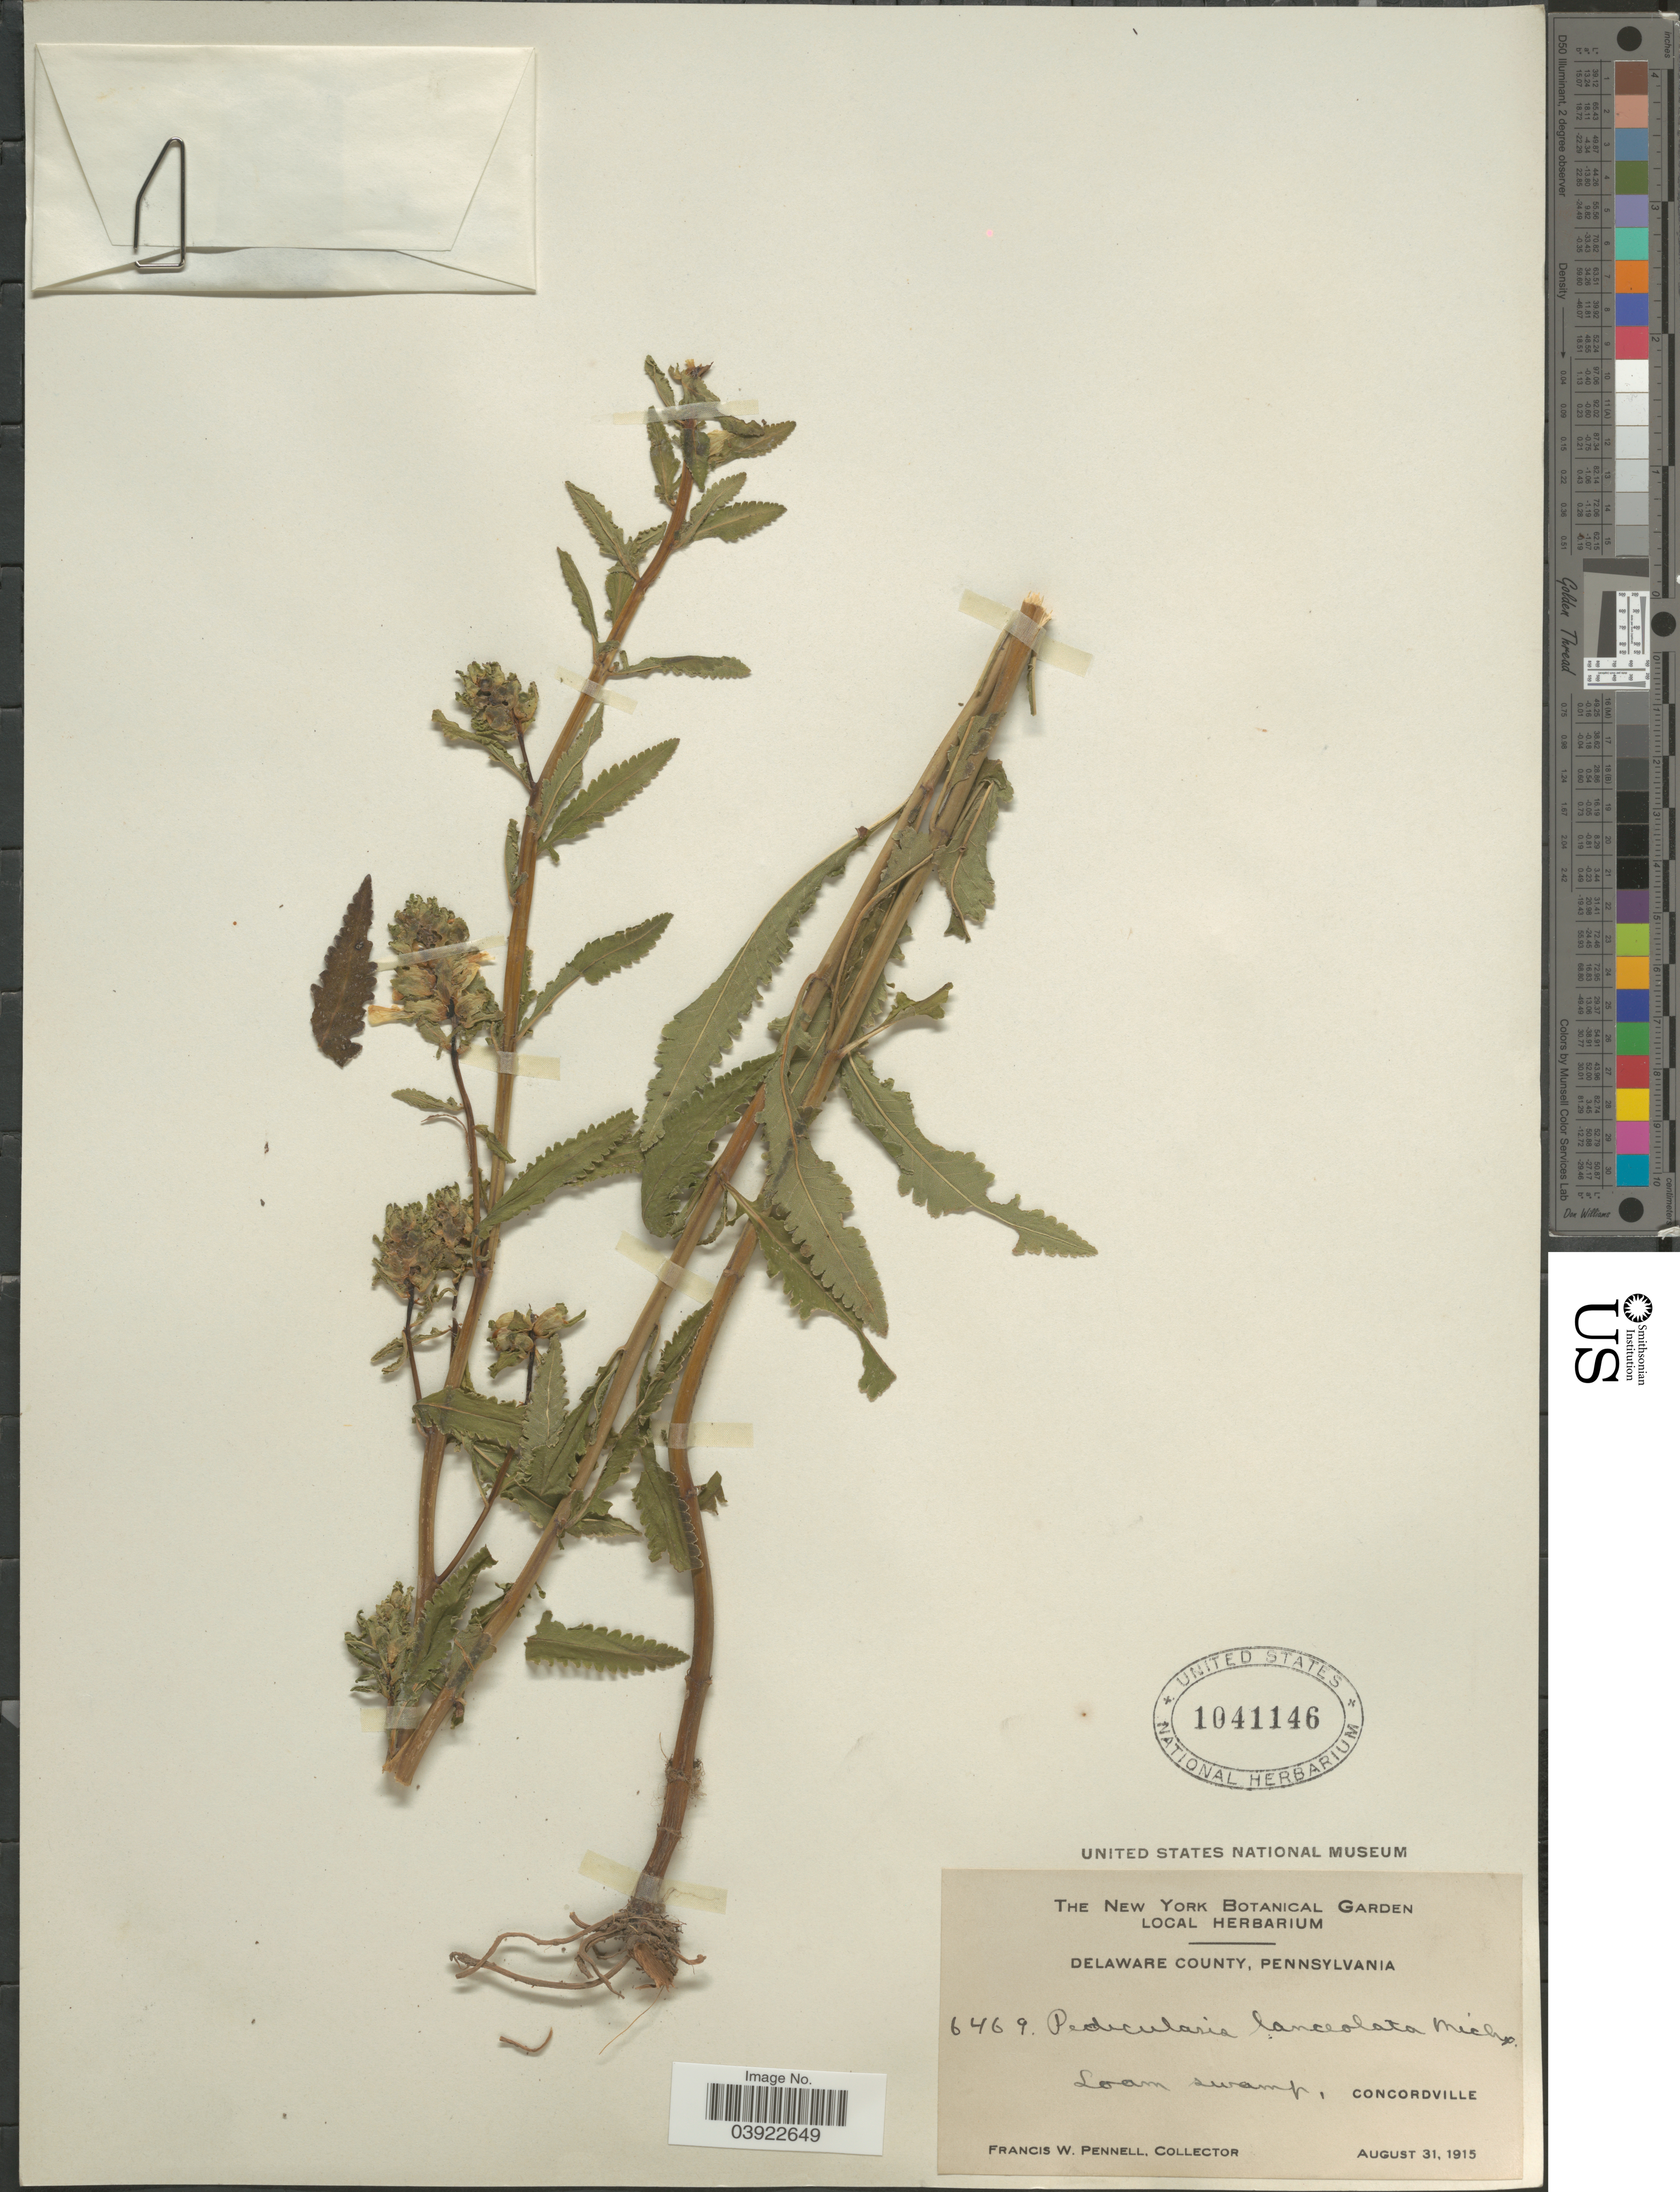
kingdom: Plantae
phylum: Tracheophyta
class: Magnoliopsida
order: Lamiales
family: Orobanchaceae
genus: Pedicularis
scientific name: Pedicularis lanceolata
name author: Michx.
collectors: F. W. Pennell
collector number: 6469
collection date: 1915-08-31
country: United States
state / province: Pennsylvania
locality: Delaware County. Loam swamp, Concordville.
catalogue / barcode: US 1041146